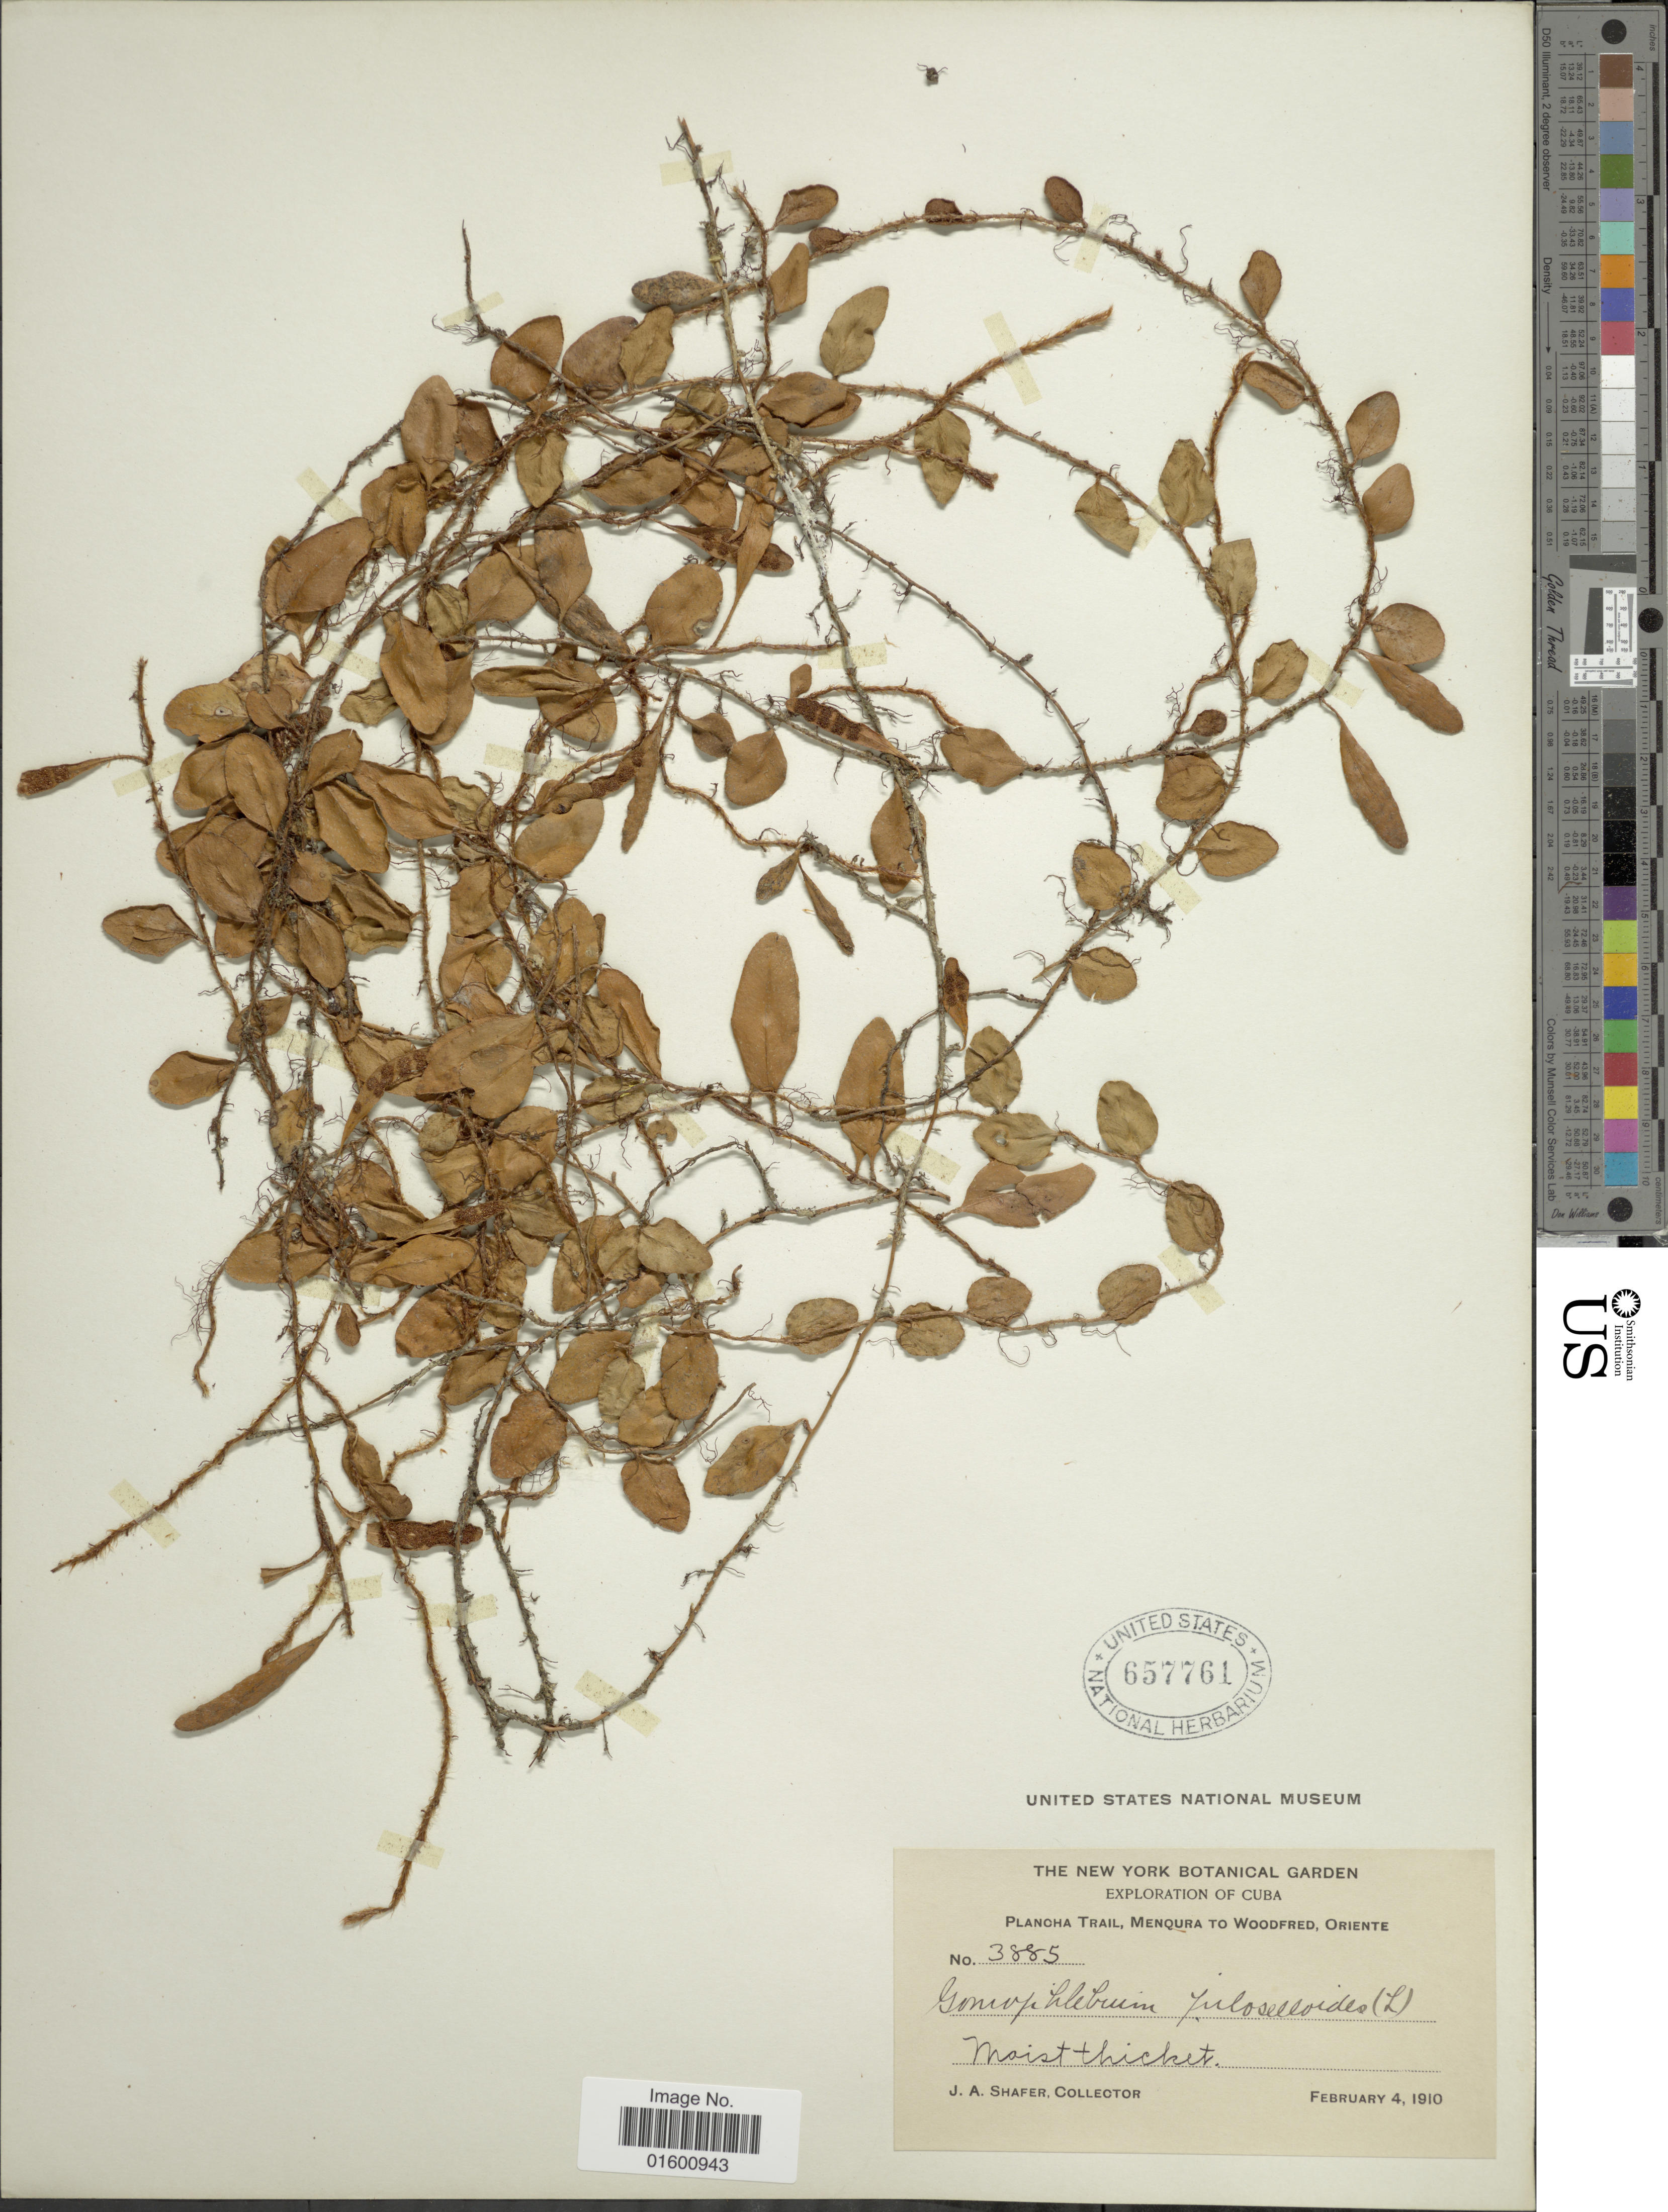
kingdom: Plantae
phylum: Tracheophyta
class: Polypodiopsida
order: Polypodiales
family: Polypodiaceae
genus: Microgramma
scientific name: Microgramma piloselloides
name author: (L.) Copel.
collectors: J. A. Shafer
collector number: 3885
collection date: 1910-02-04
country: Cuba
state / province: Oriente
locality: Plancha Trail, Menqura to Woodfred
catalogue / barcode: US 657761